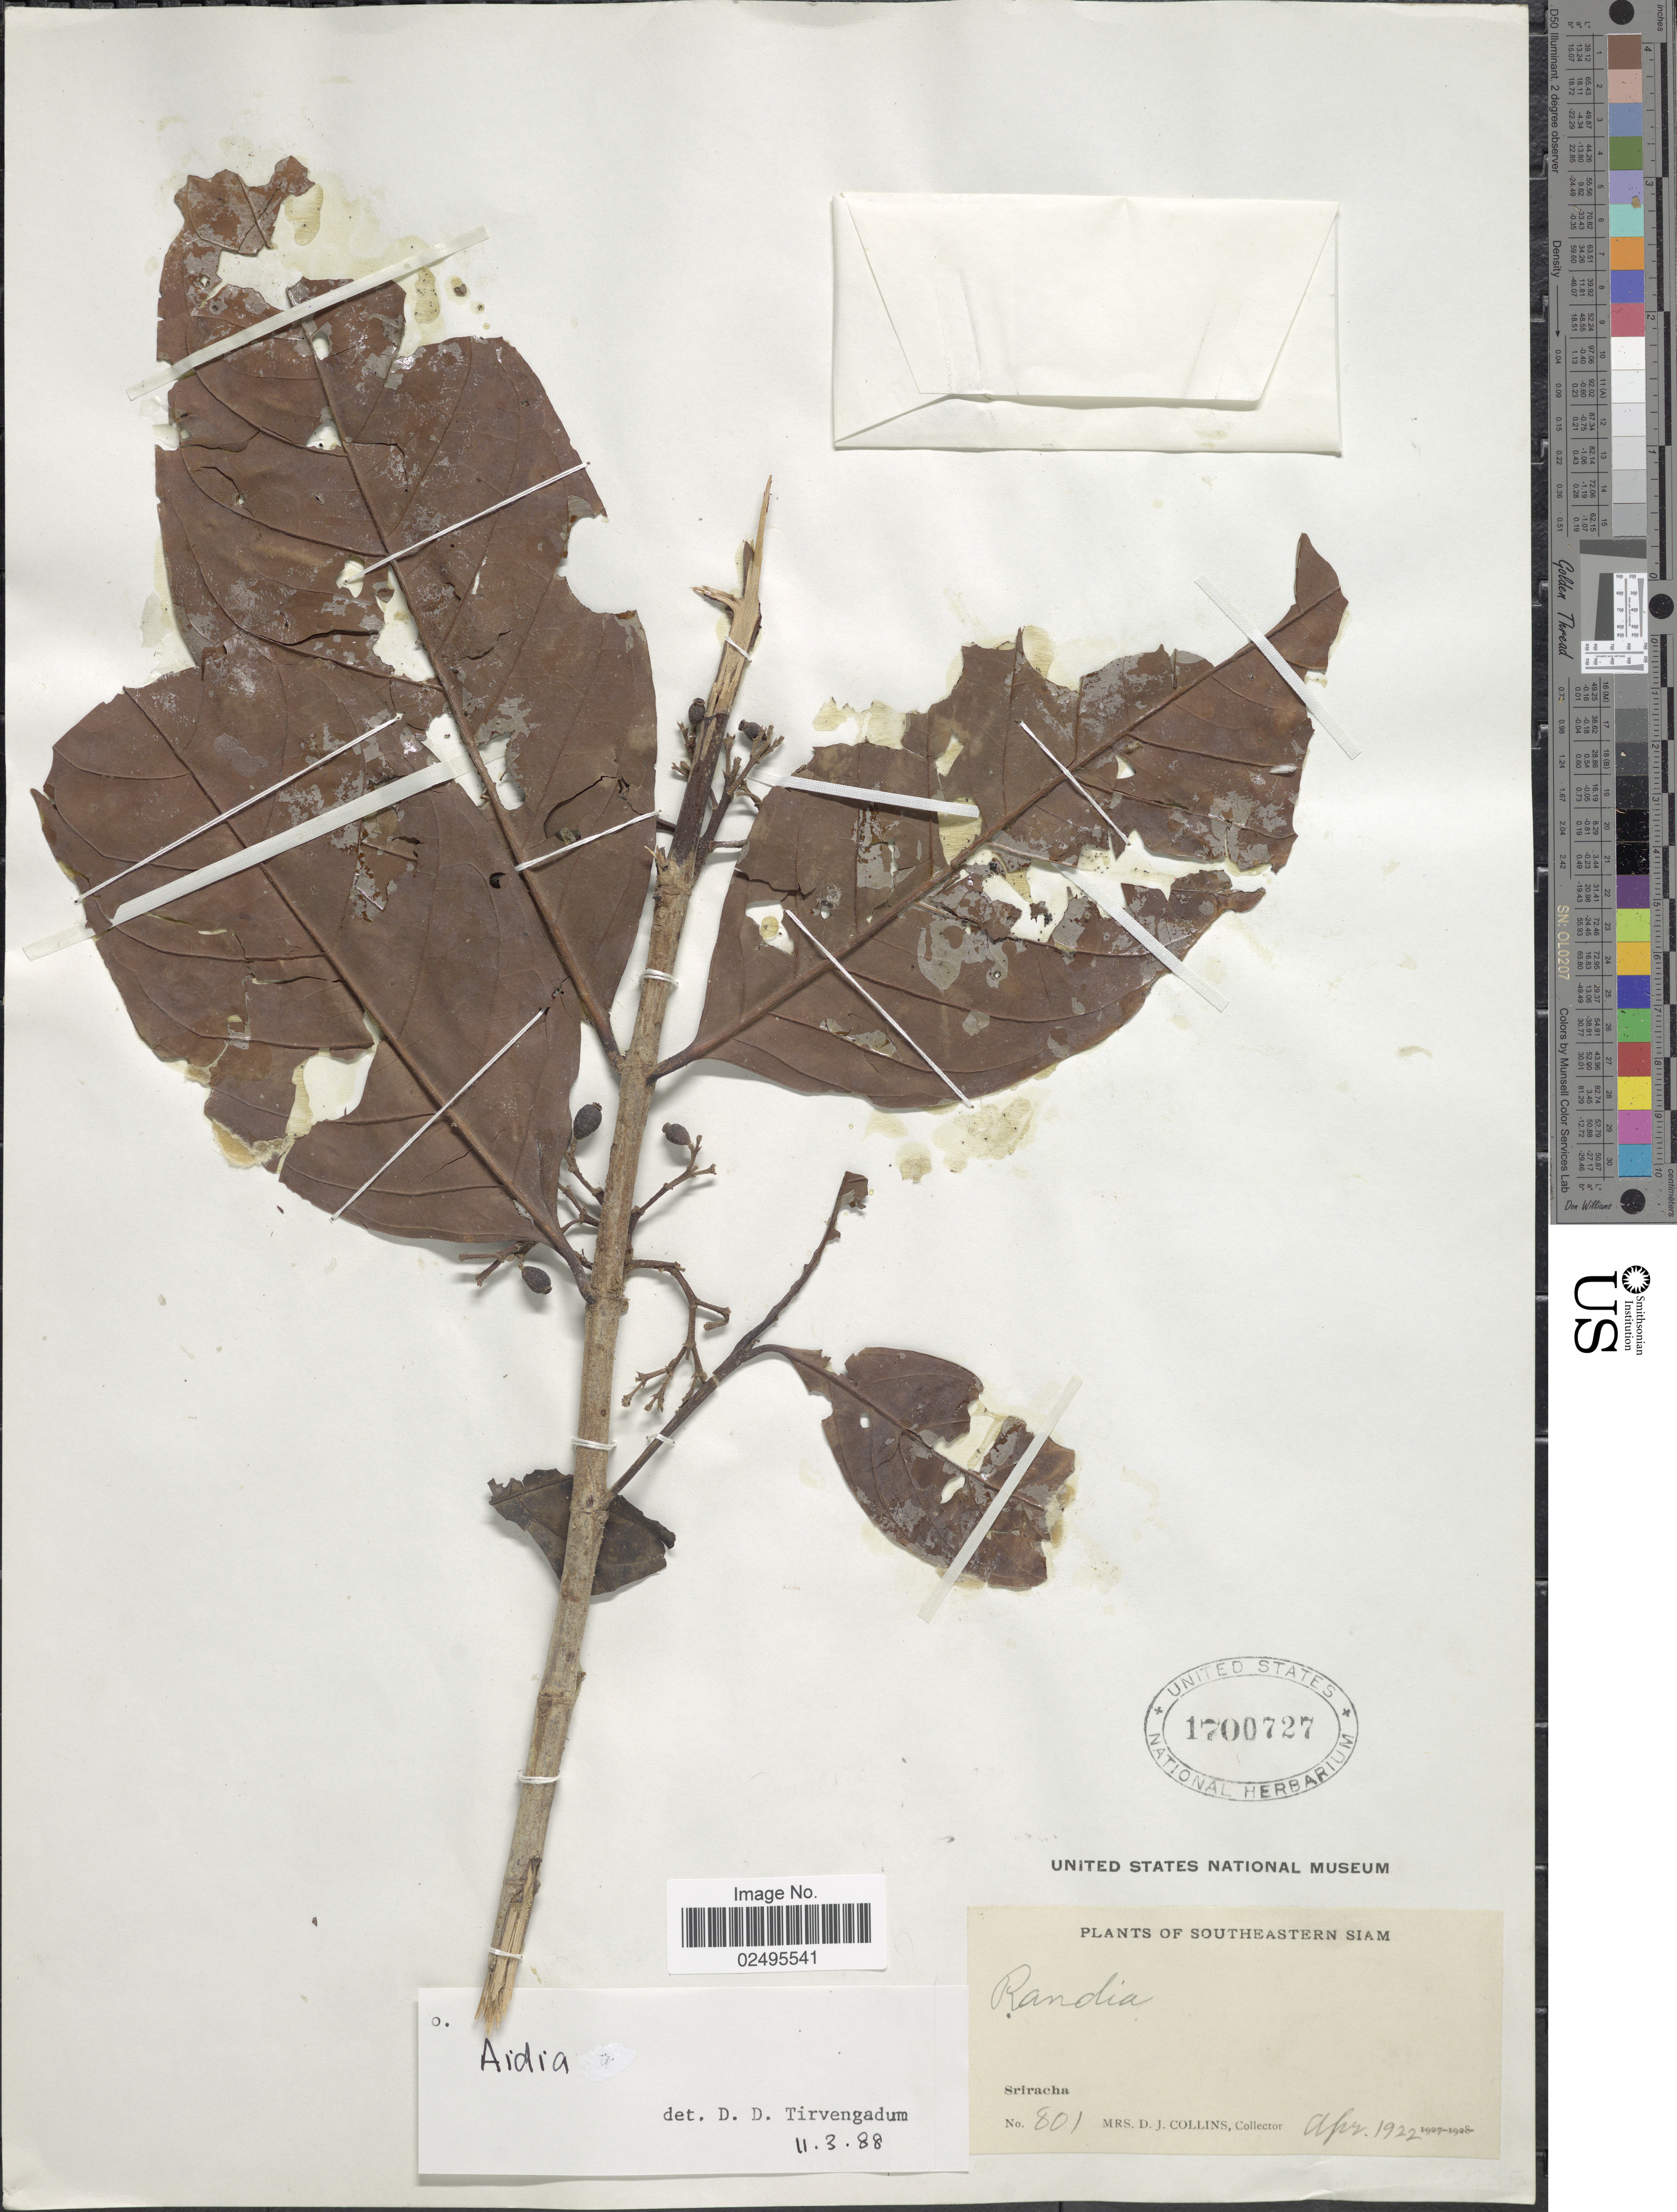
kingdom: Plantae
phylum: Tracheophyta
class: Magnoliopsida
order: Gentianales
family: Rubiaceae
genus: Aidia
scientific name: Aidia sp.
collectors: Mrs. D. J. Collins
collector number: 801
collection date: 1922-04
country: Thailand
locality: Sriracha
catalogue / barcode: US 1700727